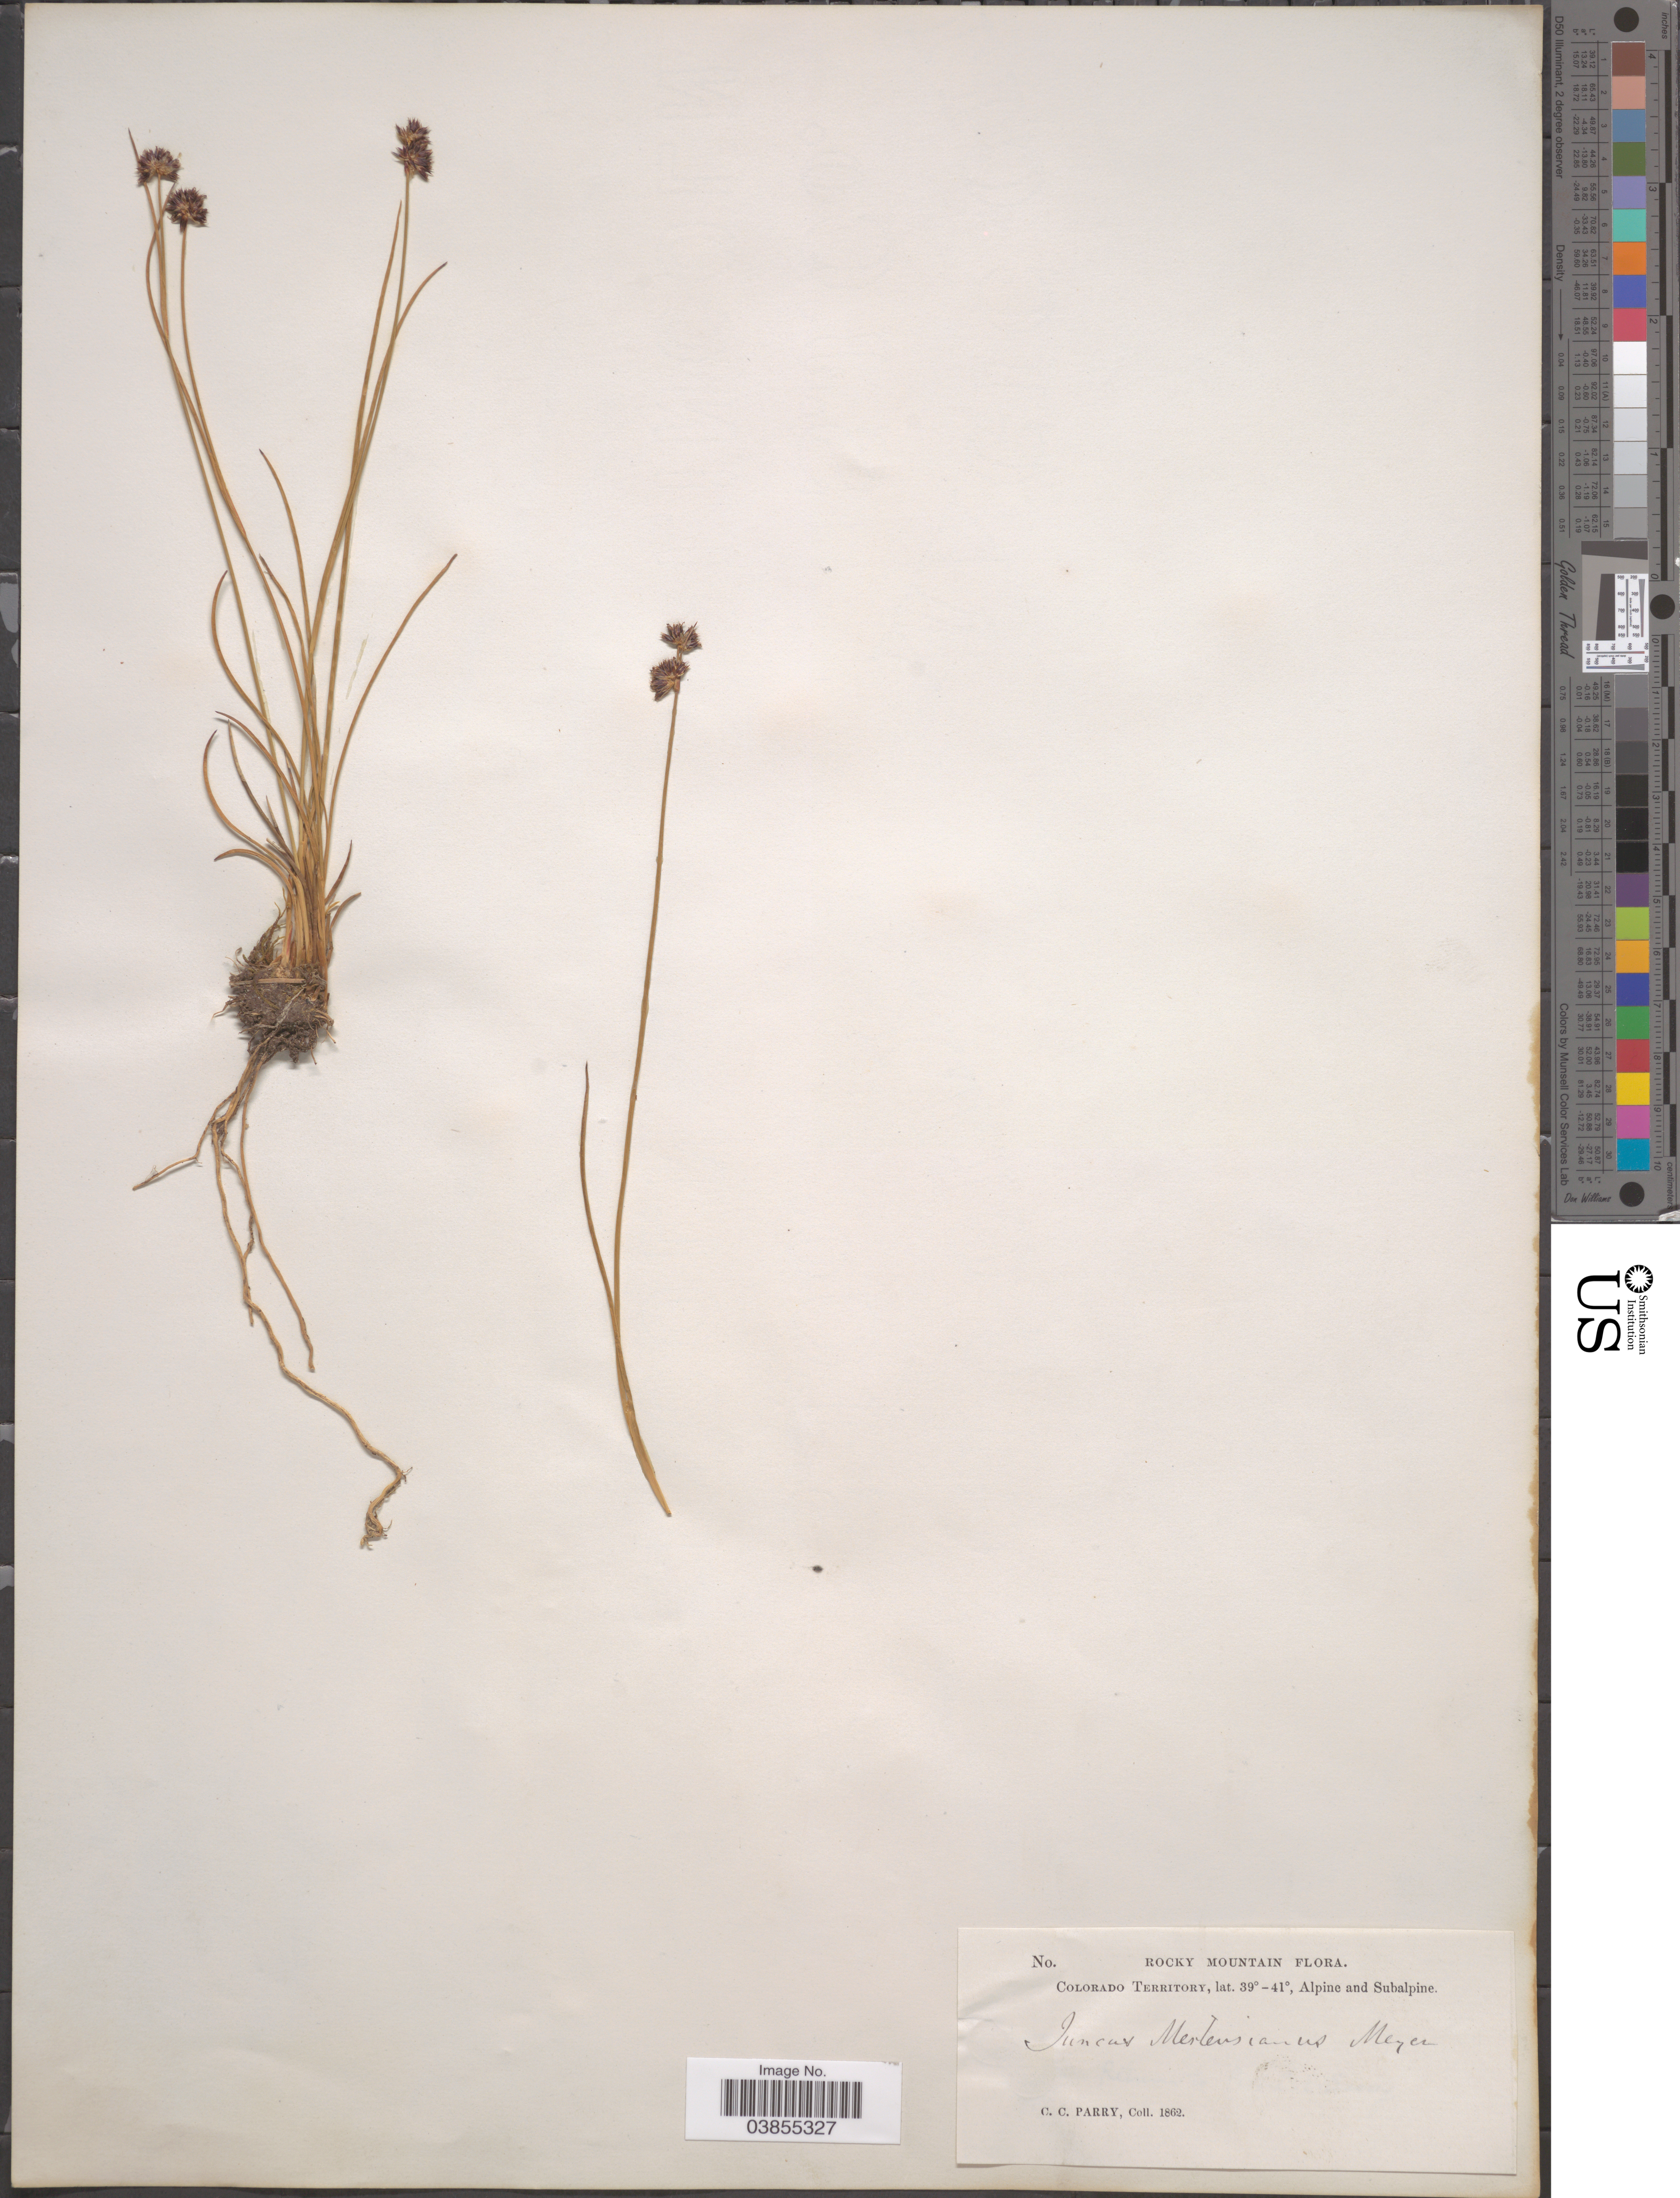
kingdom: Plantae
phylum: Tracheophyta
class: Liliopsida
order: Poales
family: Juncaceae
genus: Juncus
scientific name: Juncus nevadensis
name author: S. Watson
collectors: C. C. Parry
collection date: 1862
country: United States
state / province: Colorado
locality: Rocky Mountain. Alpine and Subalpine.